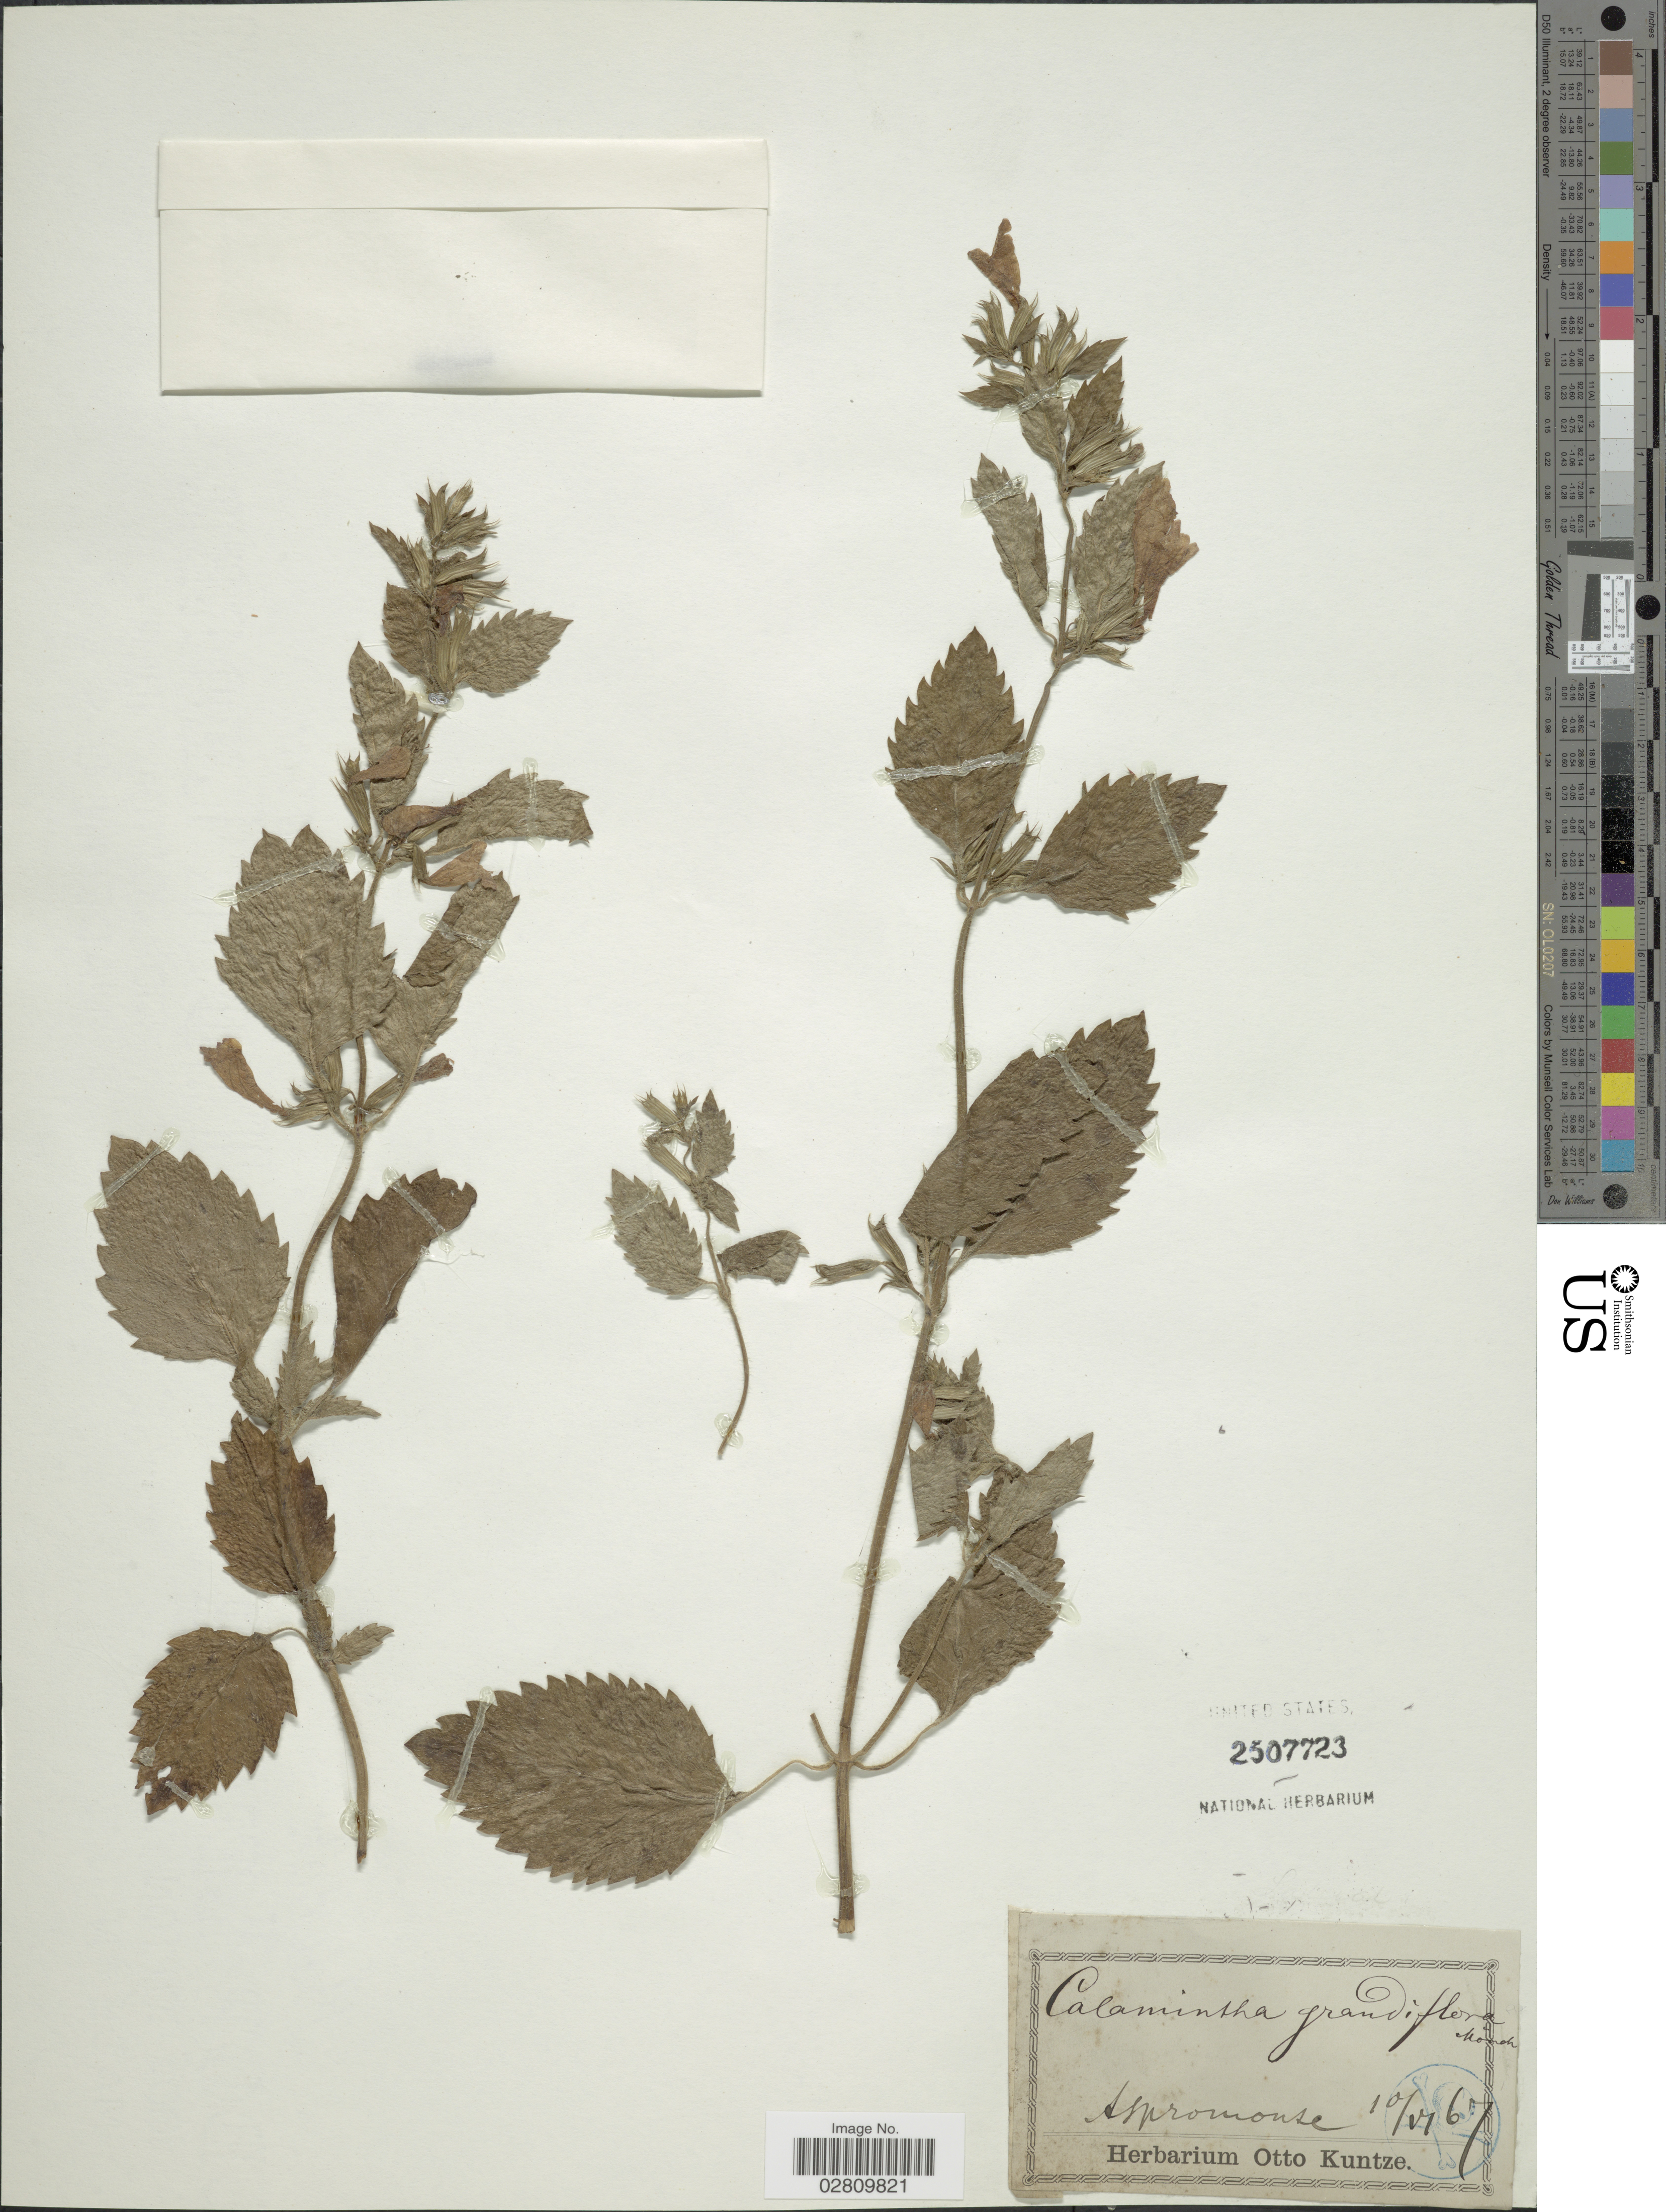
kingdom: Plantae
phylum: Tracheophyta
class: Magnoliopsida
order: Lamiales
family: Lamiaceae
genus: Calamintha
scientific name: Calamintha grandiflora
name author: (L.) Moench.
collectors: ex herb. Otto Kuntze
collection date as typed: Transcribed d/m/y: 10/6/67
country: Italy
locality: Aspromonte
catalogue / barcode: US 2507723